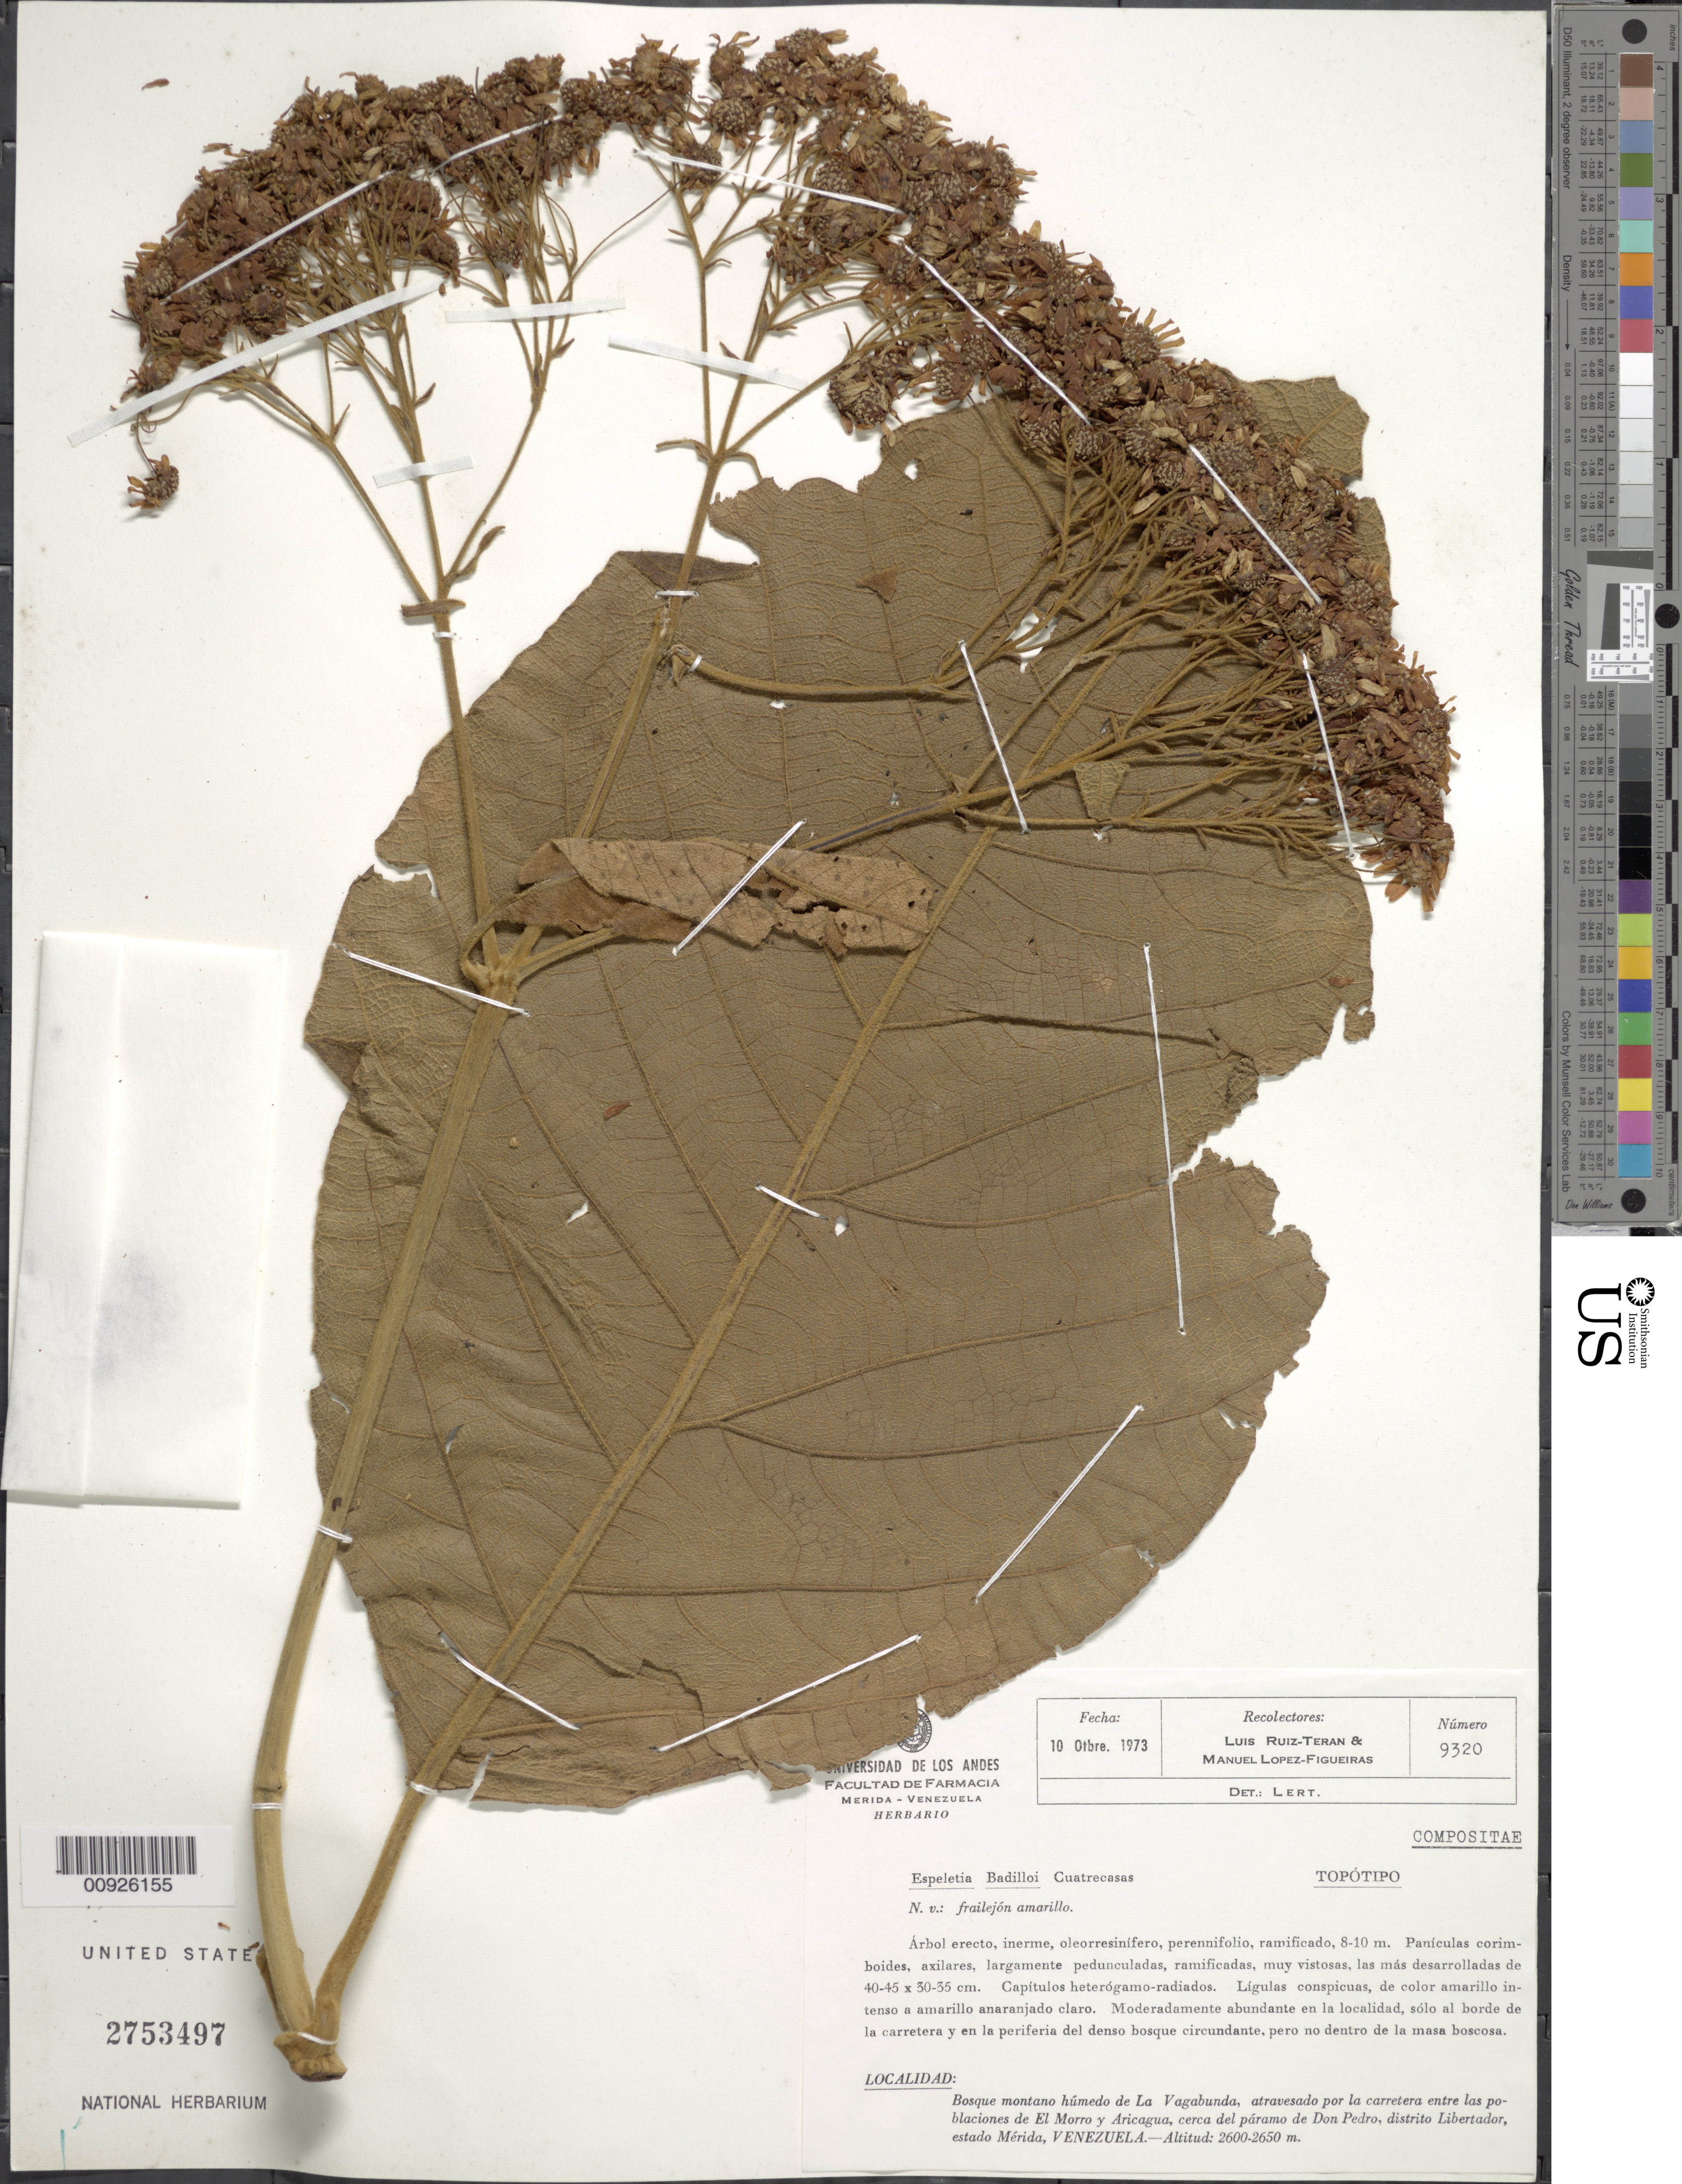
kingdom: Plantae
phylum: Tracheophyta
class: Magnoliopsida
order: Asterales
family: Asteraceae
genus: Carramboa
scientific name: Carramboa badilloi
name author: (Cuatrec.) Cuatrec.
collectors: L. Teran & M. López Figueiras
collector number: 9320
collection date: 1973-10-10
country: Venezuela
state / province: Mérida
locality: Bosque montano humedo de La Vagabunda, atravesado por la carretera entre las poblaciones de El Morro y Aricagua, cerca del paramo de Don Pedro, distrito Libertador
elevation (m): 2600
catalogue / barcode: US 2753497